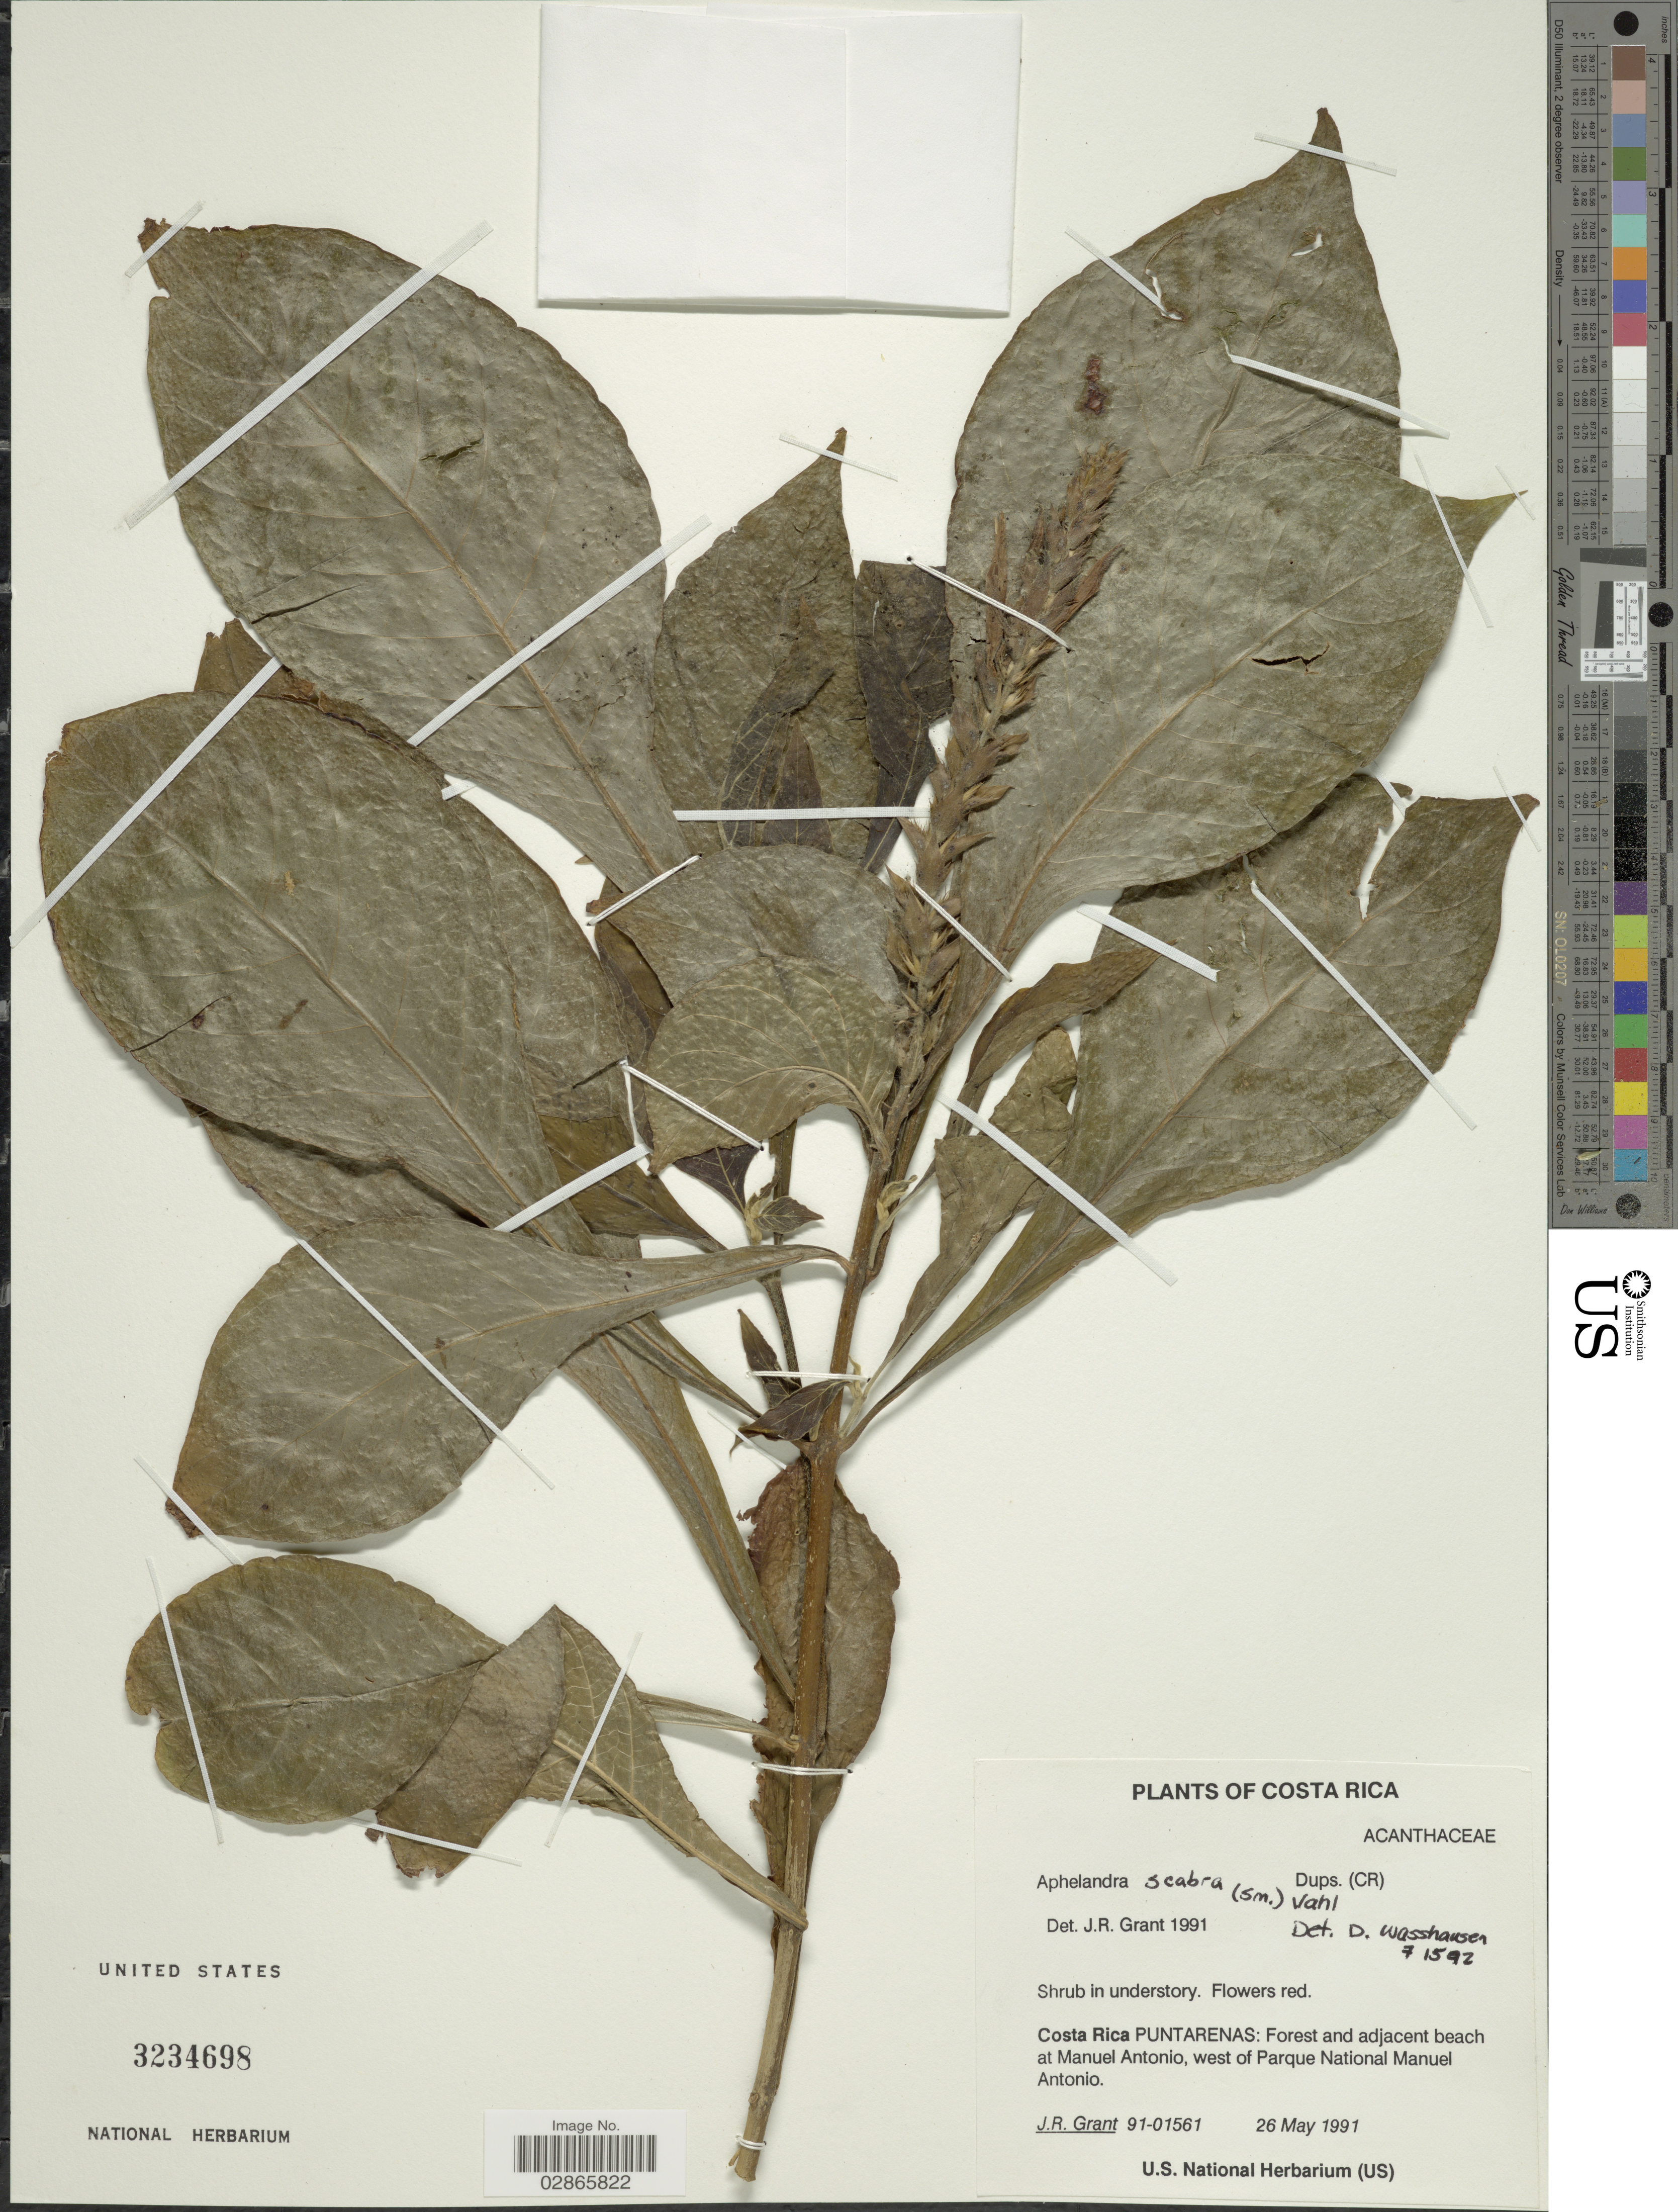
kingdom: Plantae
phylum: Tracheophyta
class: Magnoliopsida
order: Lamiales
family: Acanthaceae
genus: Aphelandra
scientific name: Aphelandra deppeana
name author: Schltdl. & Cham.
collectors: J. Grant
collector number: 91-01561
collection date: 1991-05-26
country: Costa Rica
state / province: Puntarenas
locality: Forest and adjacent beach at Manuel Antonio, west of Parque National Manuel Antonio.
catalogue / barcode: US 3234698